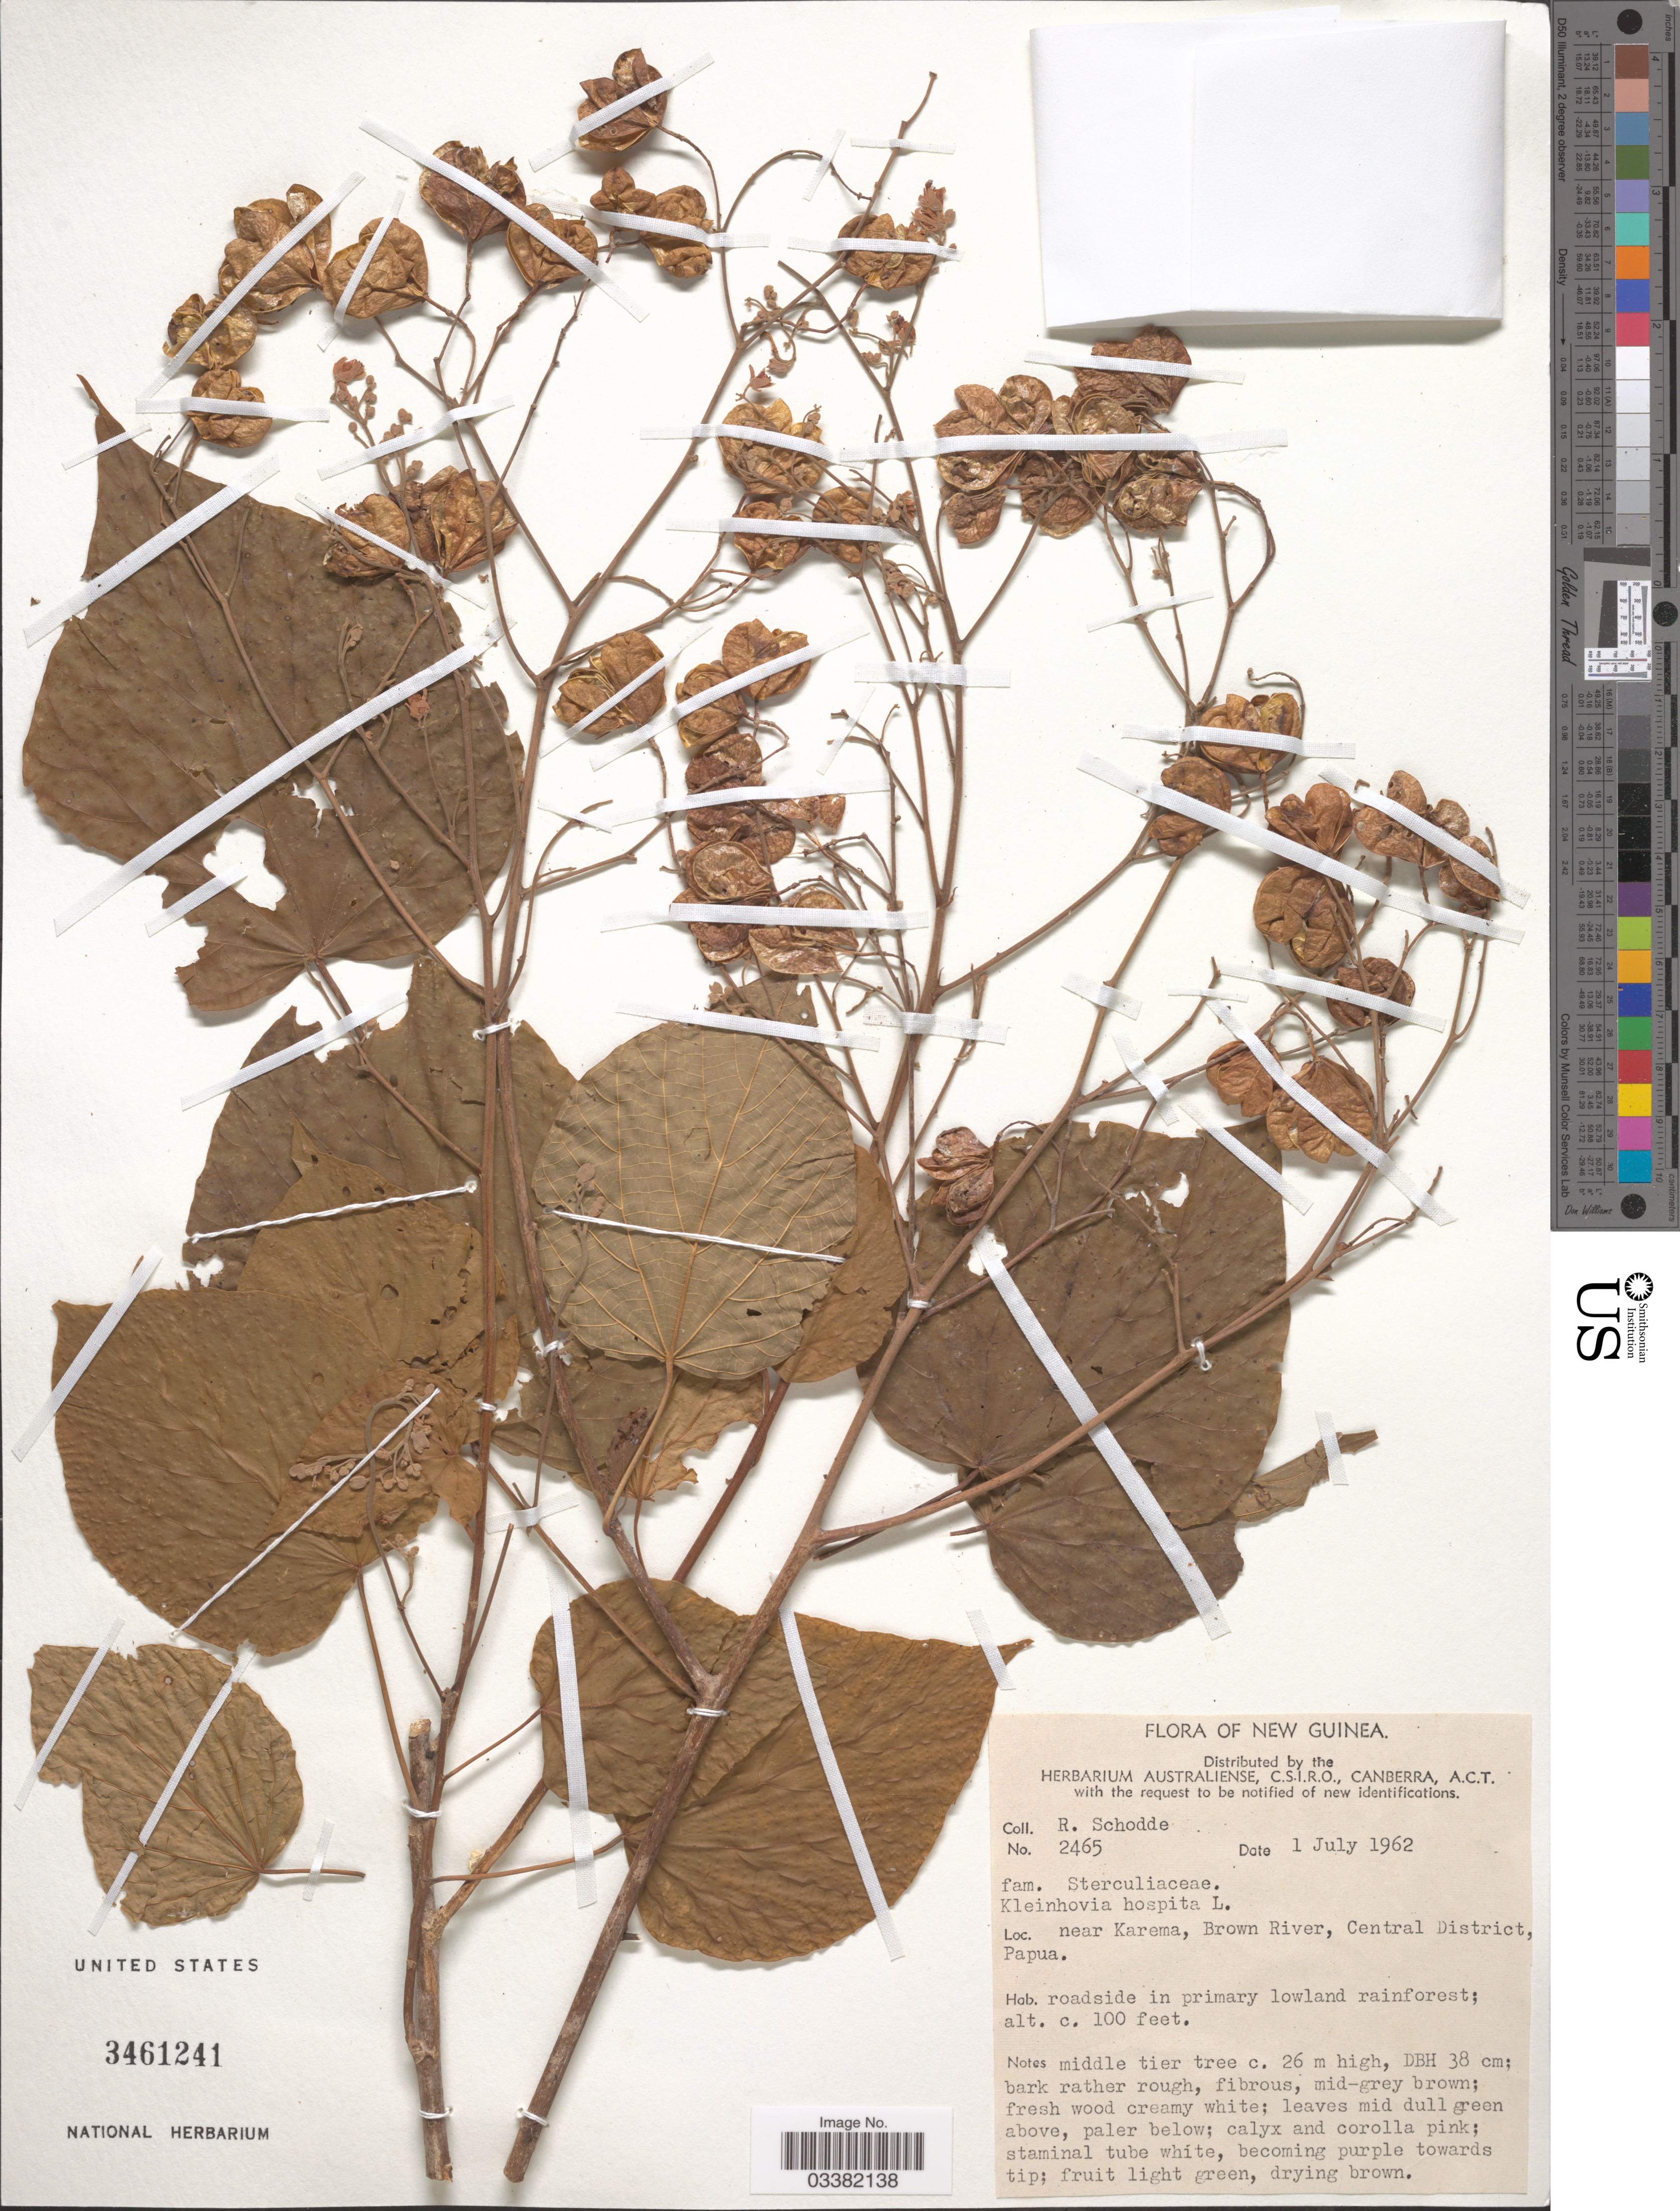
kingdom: Plantae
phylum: Tracheophyta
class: Magnoliopsida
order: Malvales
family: Malvaceae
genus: Kleinhovia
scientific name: Kleinhovia hospita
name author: L.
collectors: R. Schodde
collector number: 2465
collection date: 1962-07-01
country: Papua New Guinea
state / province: Central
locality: New Guinea. Near Karema, Brown River, Central District, Papua.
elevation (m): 30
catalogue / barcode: US 3461241